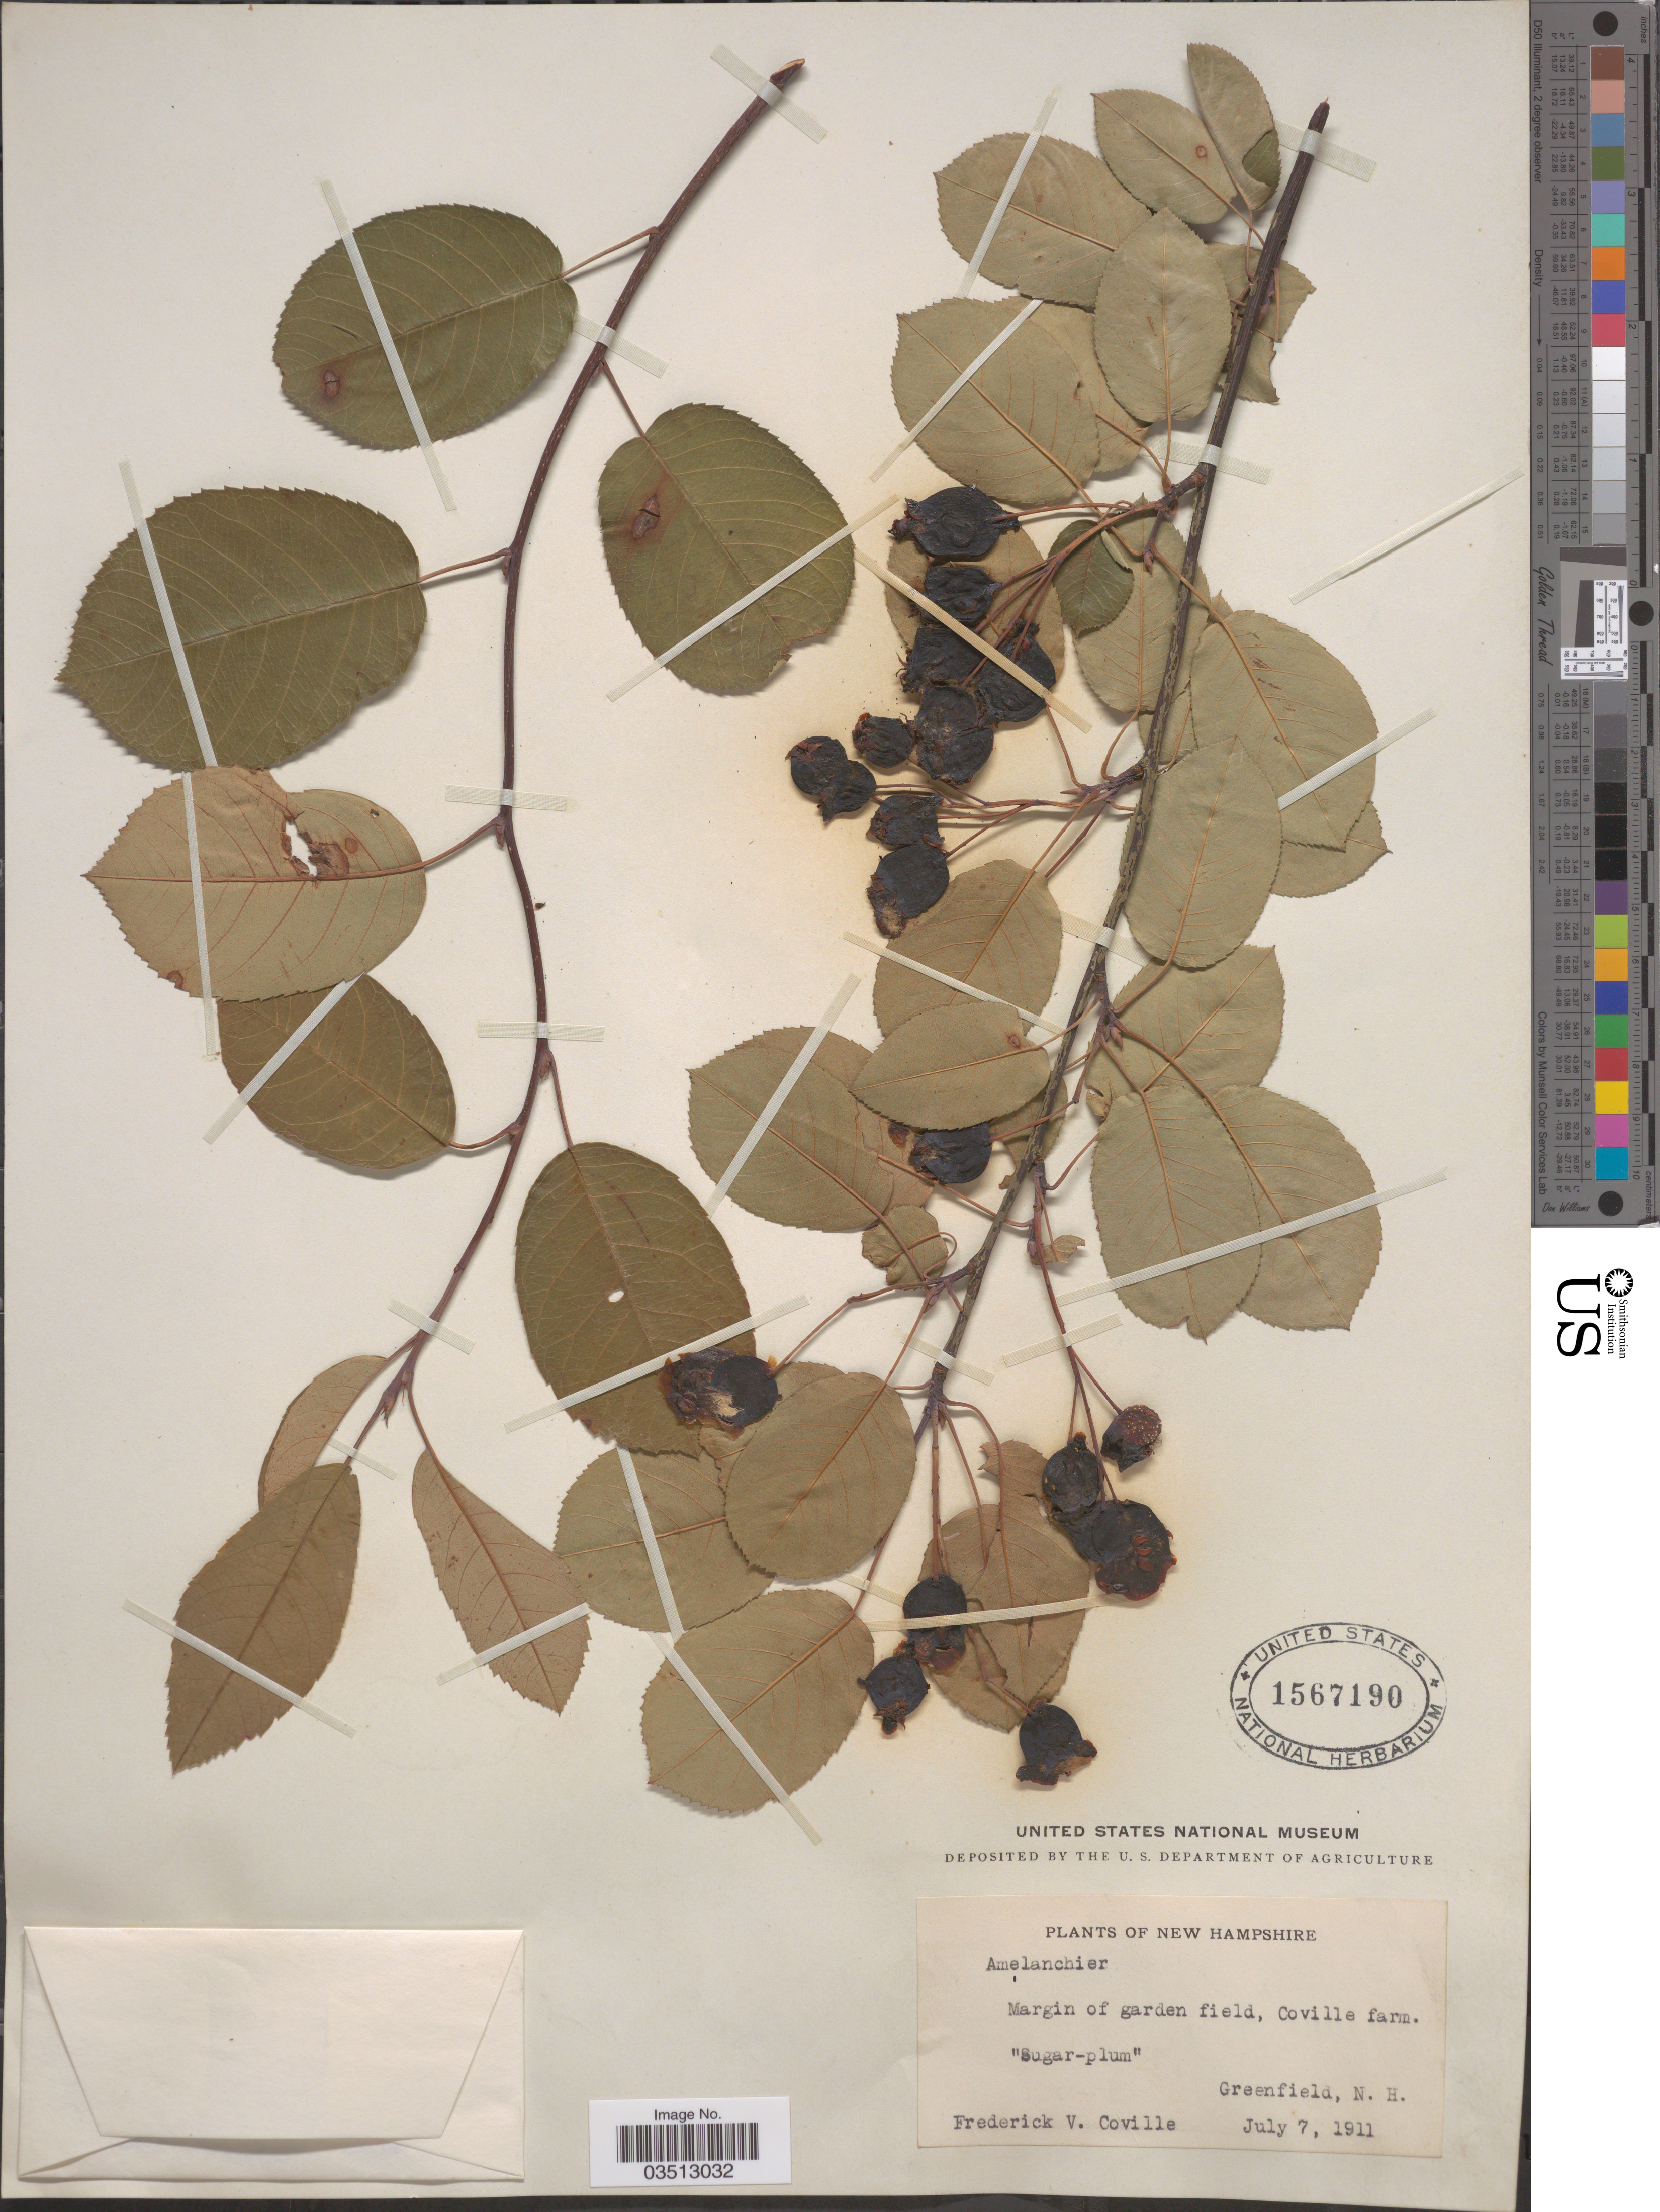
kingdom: Plantae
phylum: Tracheophyta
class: Magnoliopsida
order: Rosales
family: Rosaceae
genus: Amelanchier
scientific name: Amelanchier sp.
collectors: F. V. Coville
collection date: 1911-07-07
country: United States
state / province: New Hampshire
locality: Margin of garden field, Coville farm. Greenfield.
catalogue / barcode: US 1567190